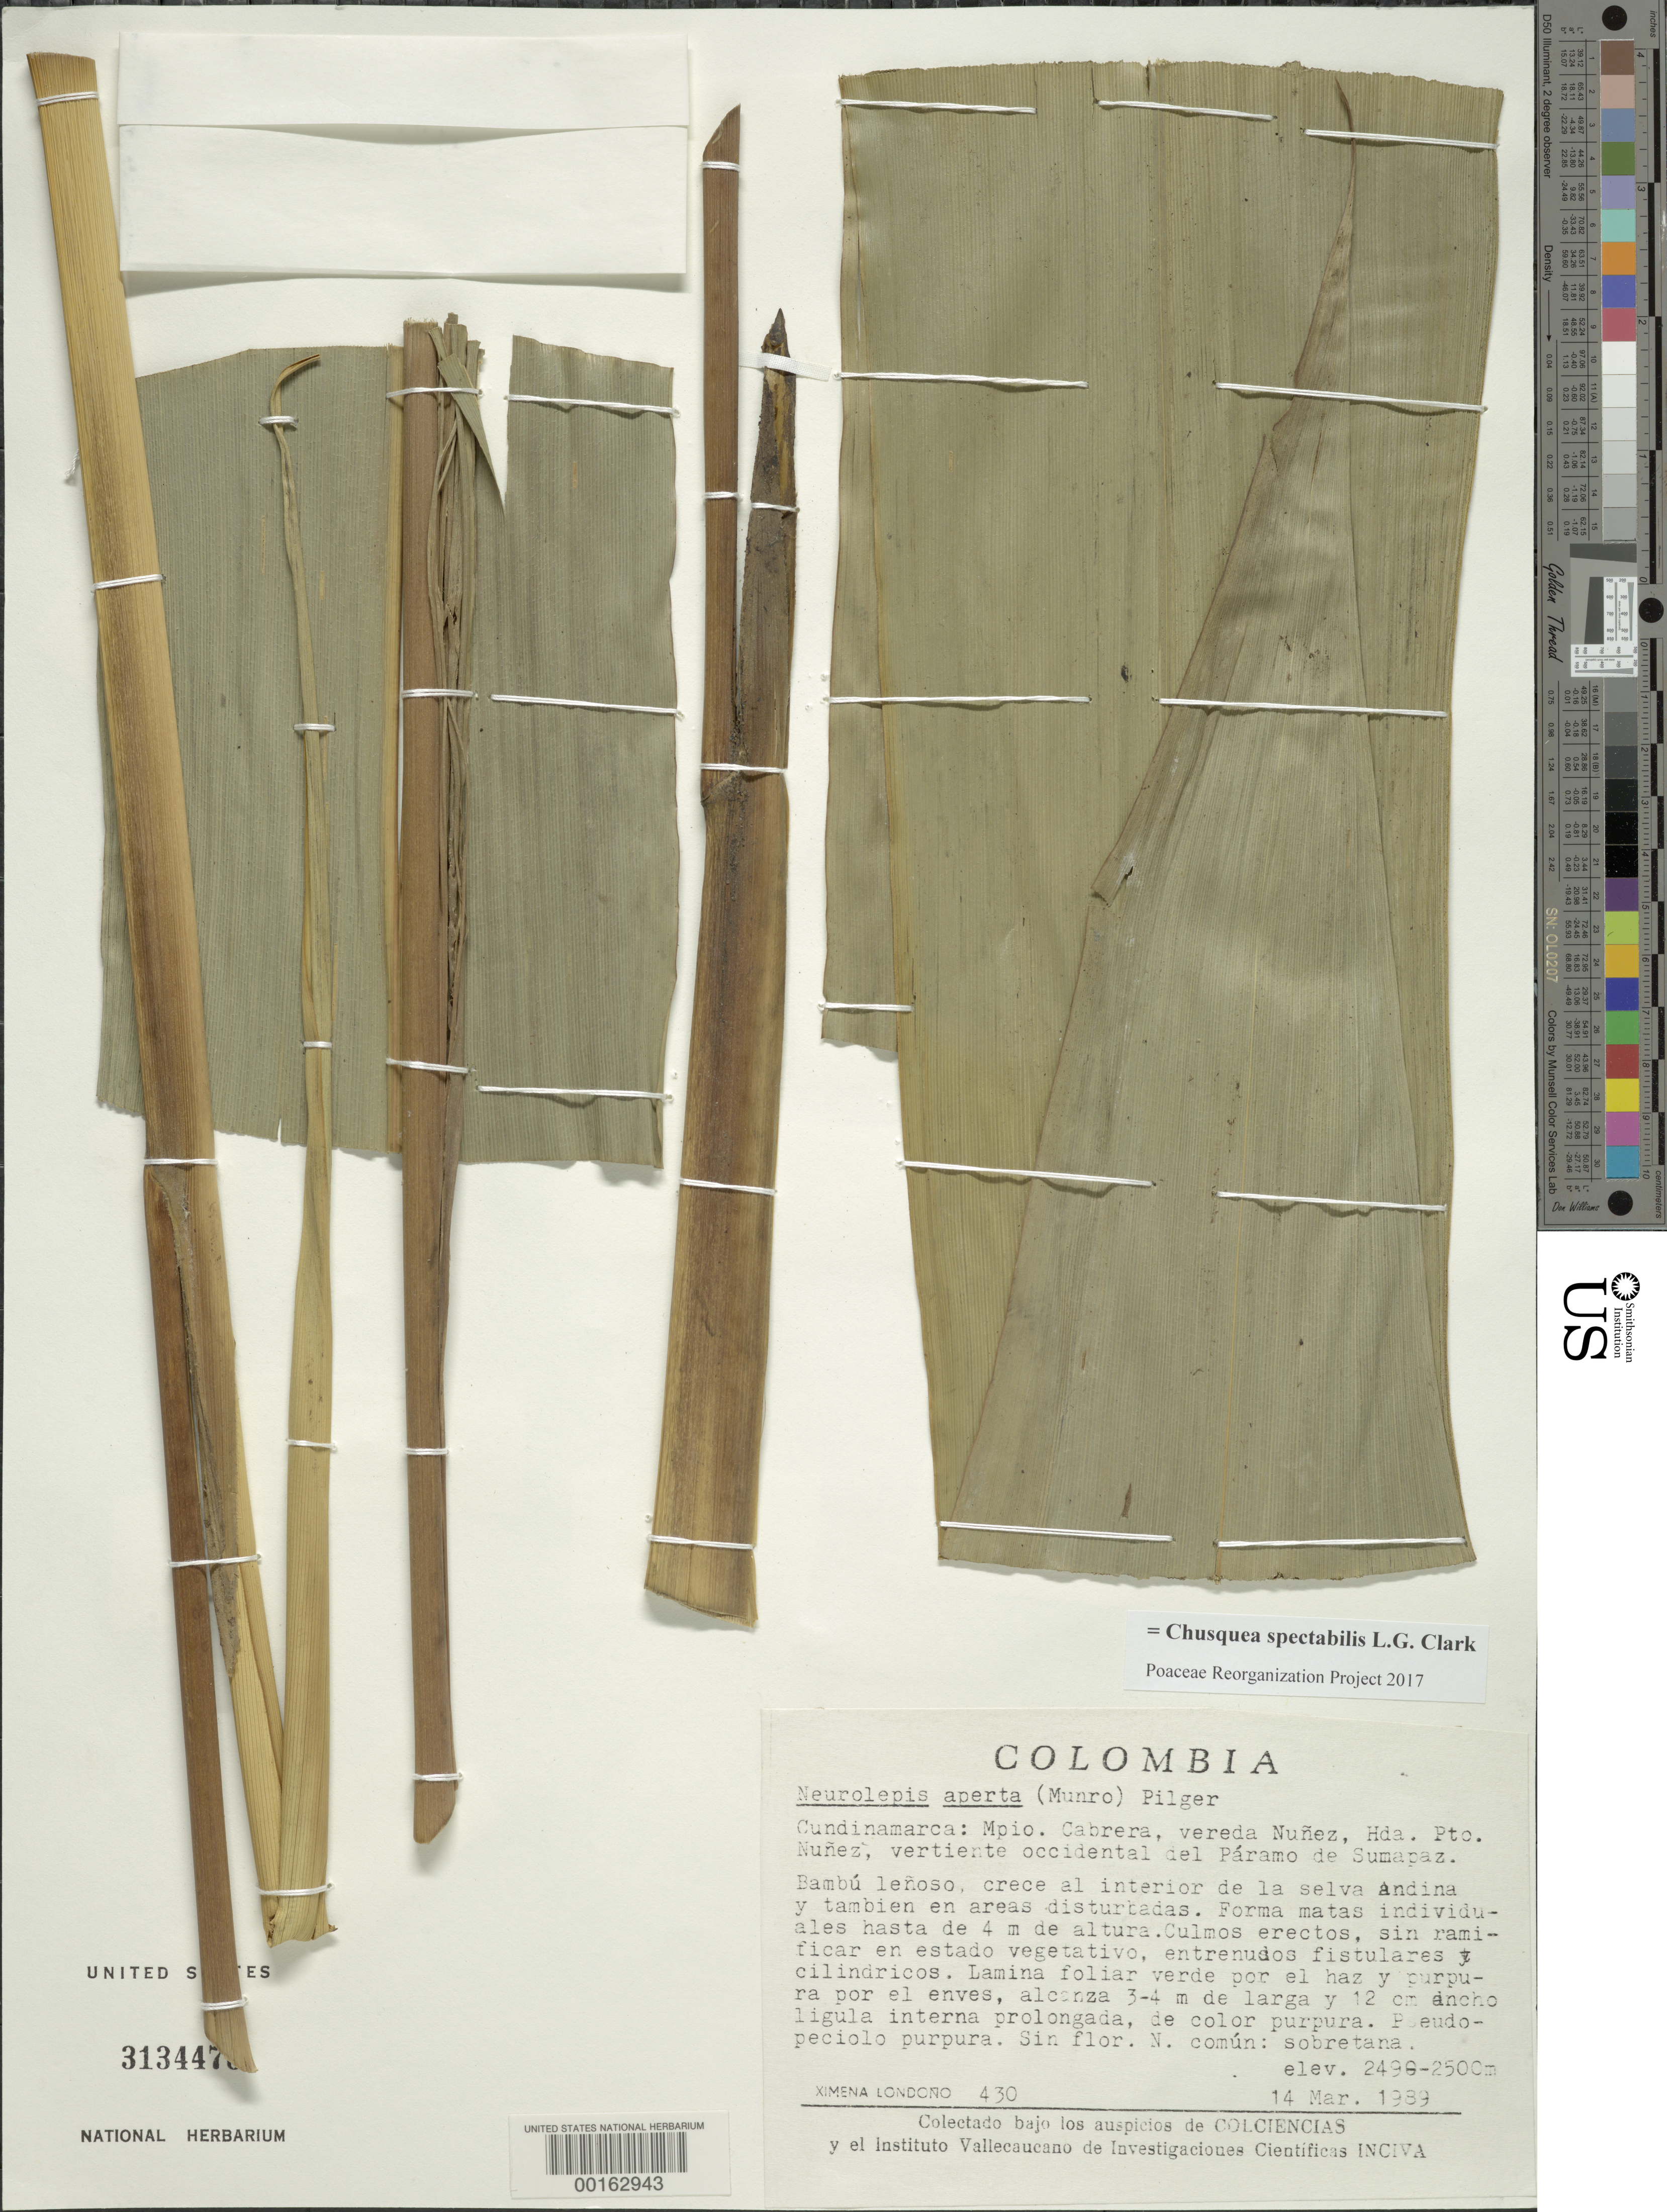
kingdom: Plantae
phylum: Tracheophyta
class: Liliopsida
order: Poales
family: Poaceae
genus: Chusquea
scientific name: Chusquea spectabilis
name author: L.G. Clark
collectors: X. Londoño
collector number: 430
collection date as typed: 14 Mar 1989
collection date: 1989-03-14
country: Colombia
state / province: Cundinamarca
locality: Cabrera Mun. (?), Nunez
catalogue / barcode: US 3134476